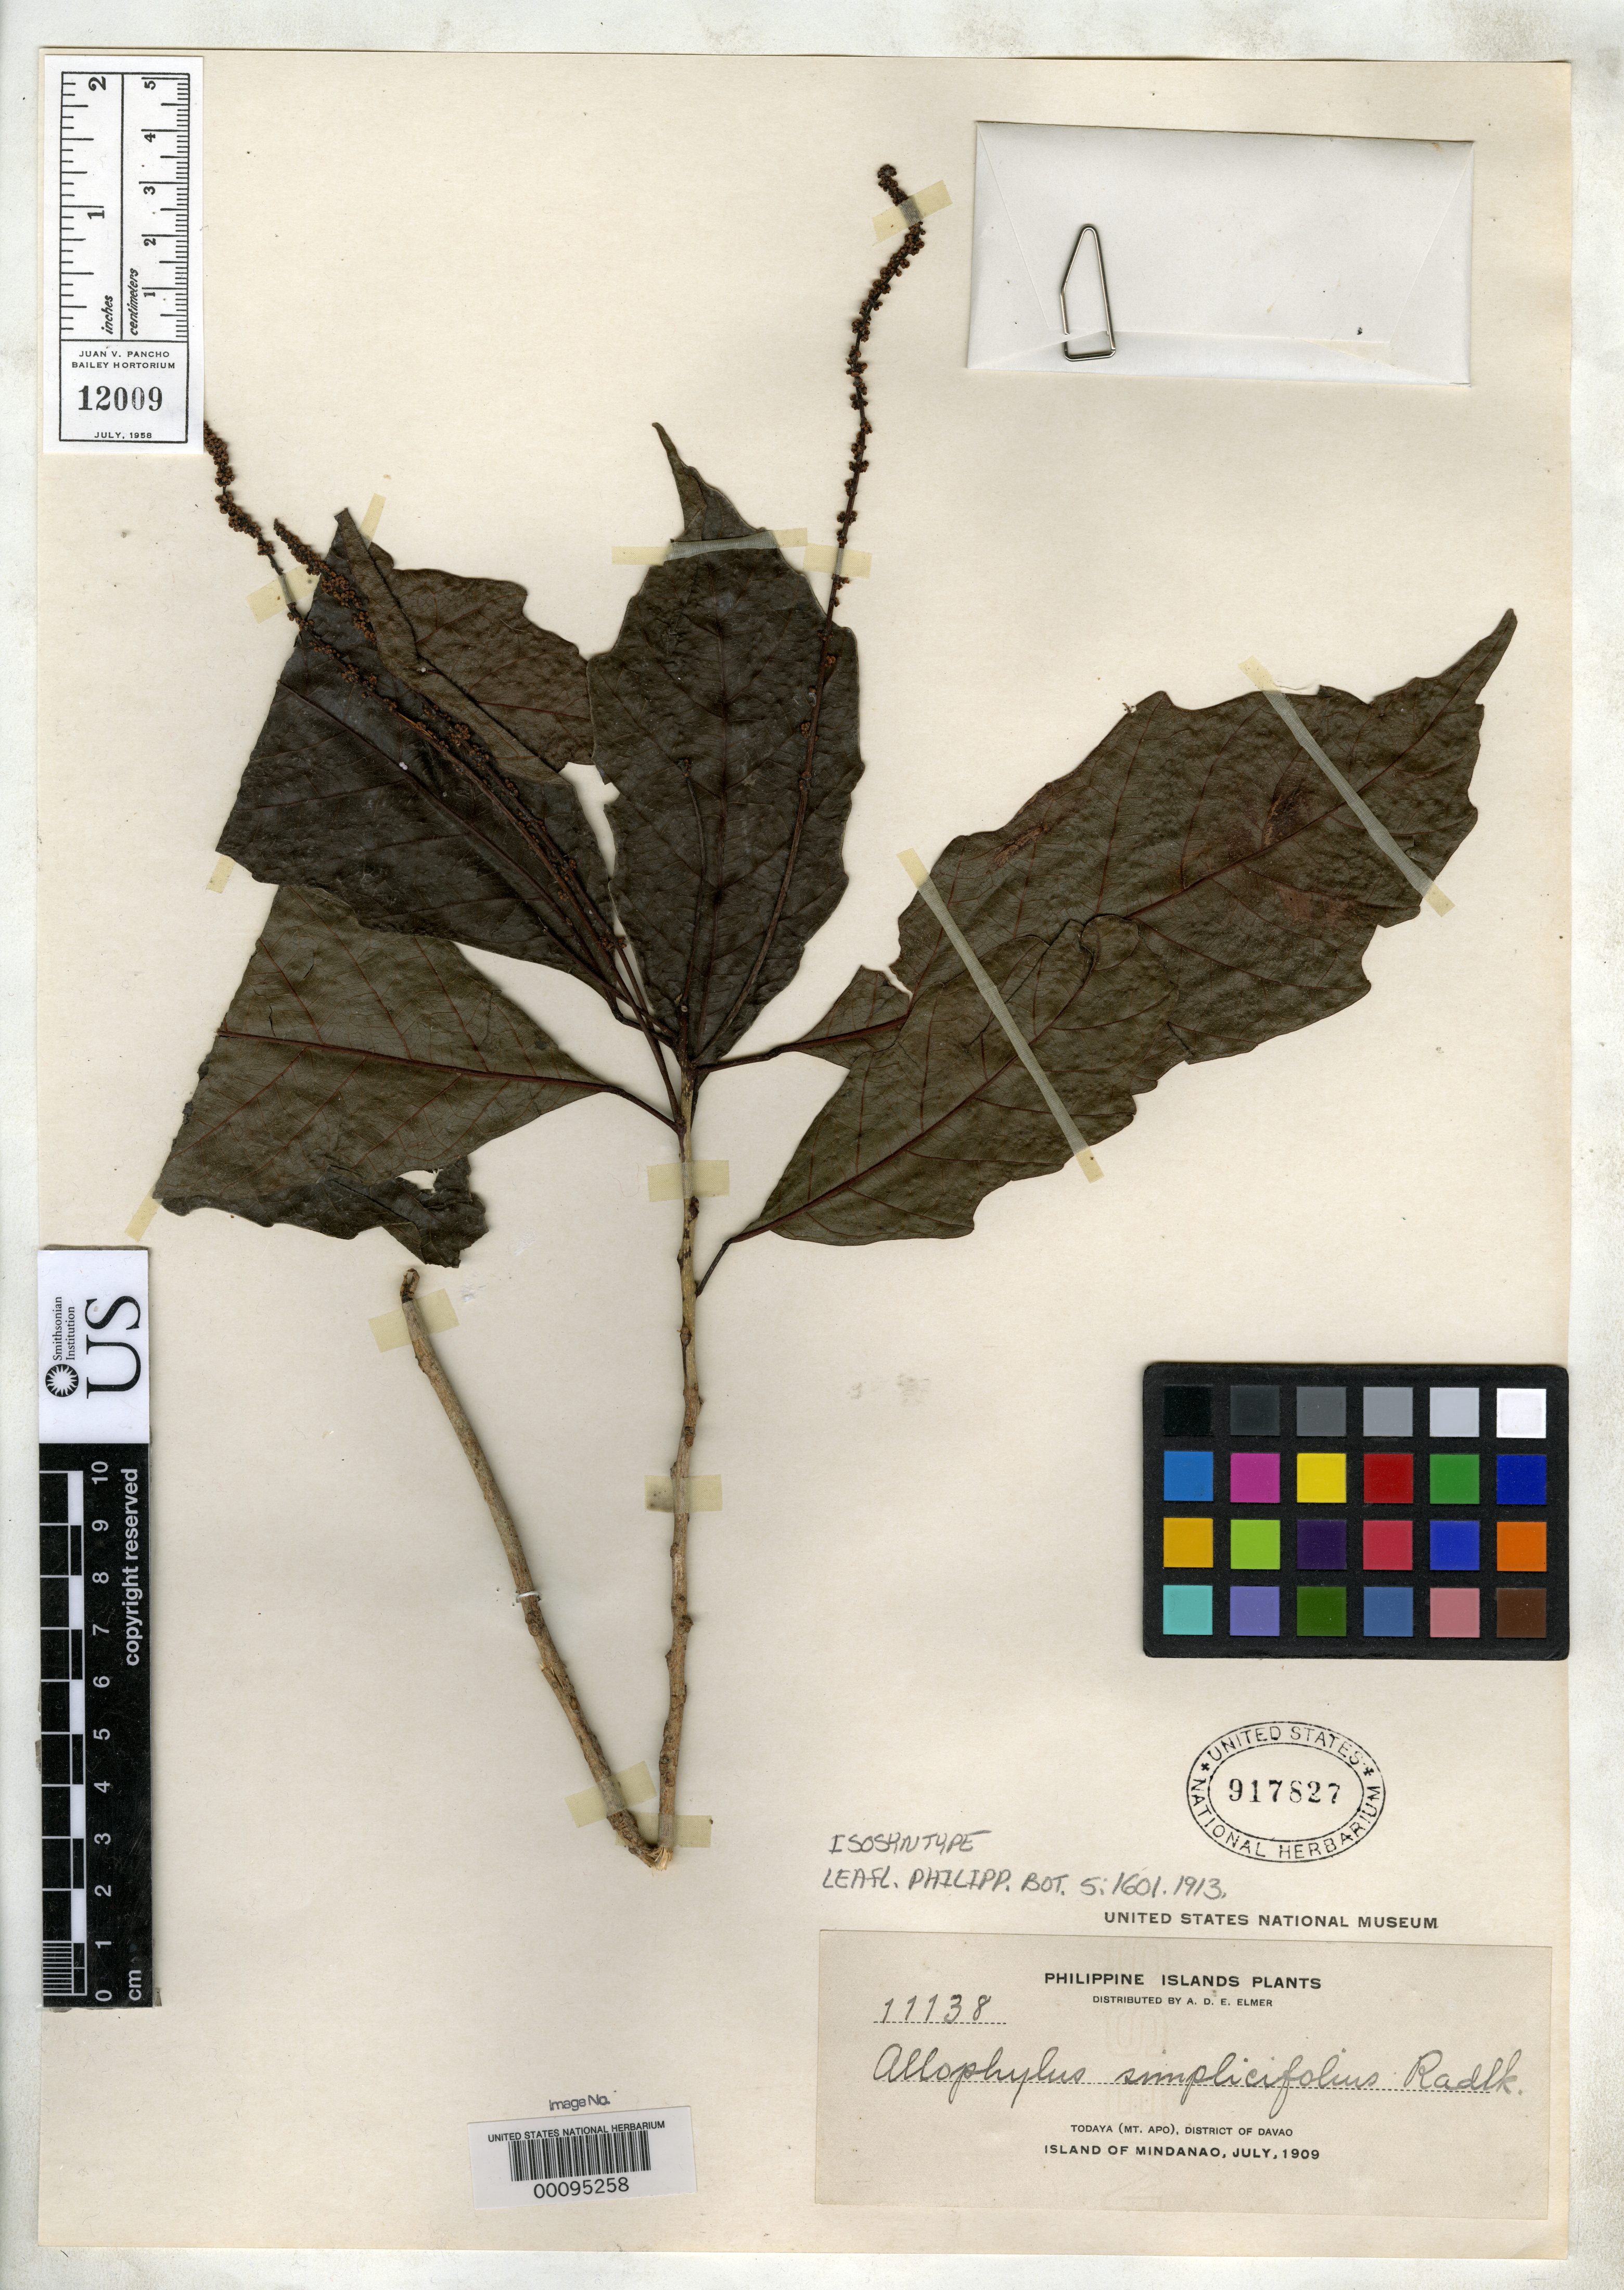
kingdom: Plantae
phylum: Tracheophyta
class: Magnoliopsida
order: Sapindales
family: Sapindaceae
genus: Allophylus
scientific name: Allophylus simplicifolius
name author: Radlk. in Elmer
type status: Isosyntype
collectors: A. D. E. Elmer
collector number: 11138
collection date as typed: Jul 1909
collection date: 1909-07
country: Philippines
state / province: Davao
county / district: Davao del Sur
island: Mindanao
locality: Todaya, Mt. Apo.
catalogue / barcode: US 917827